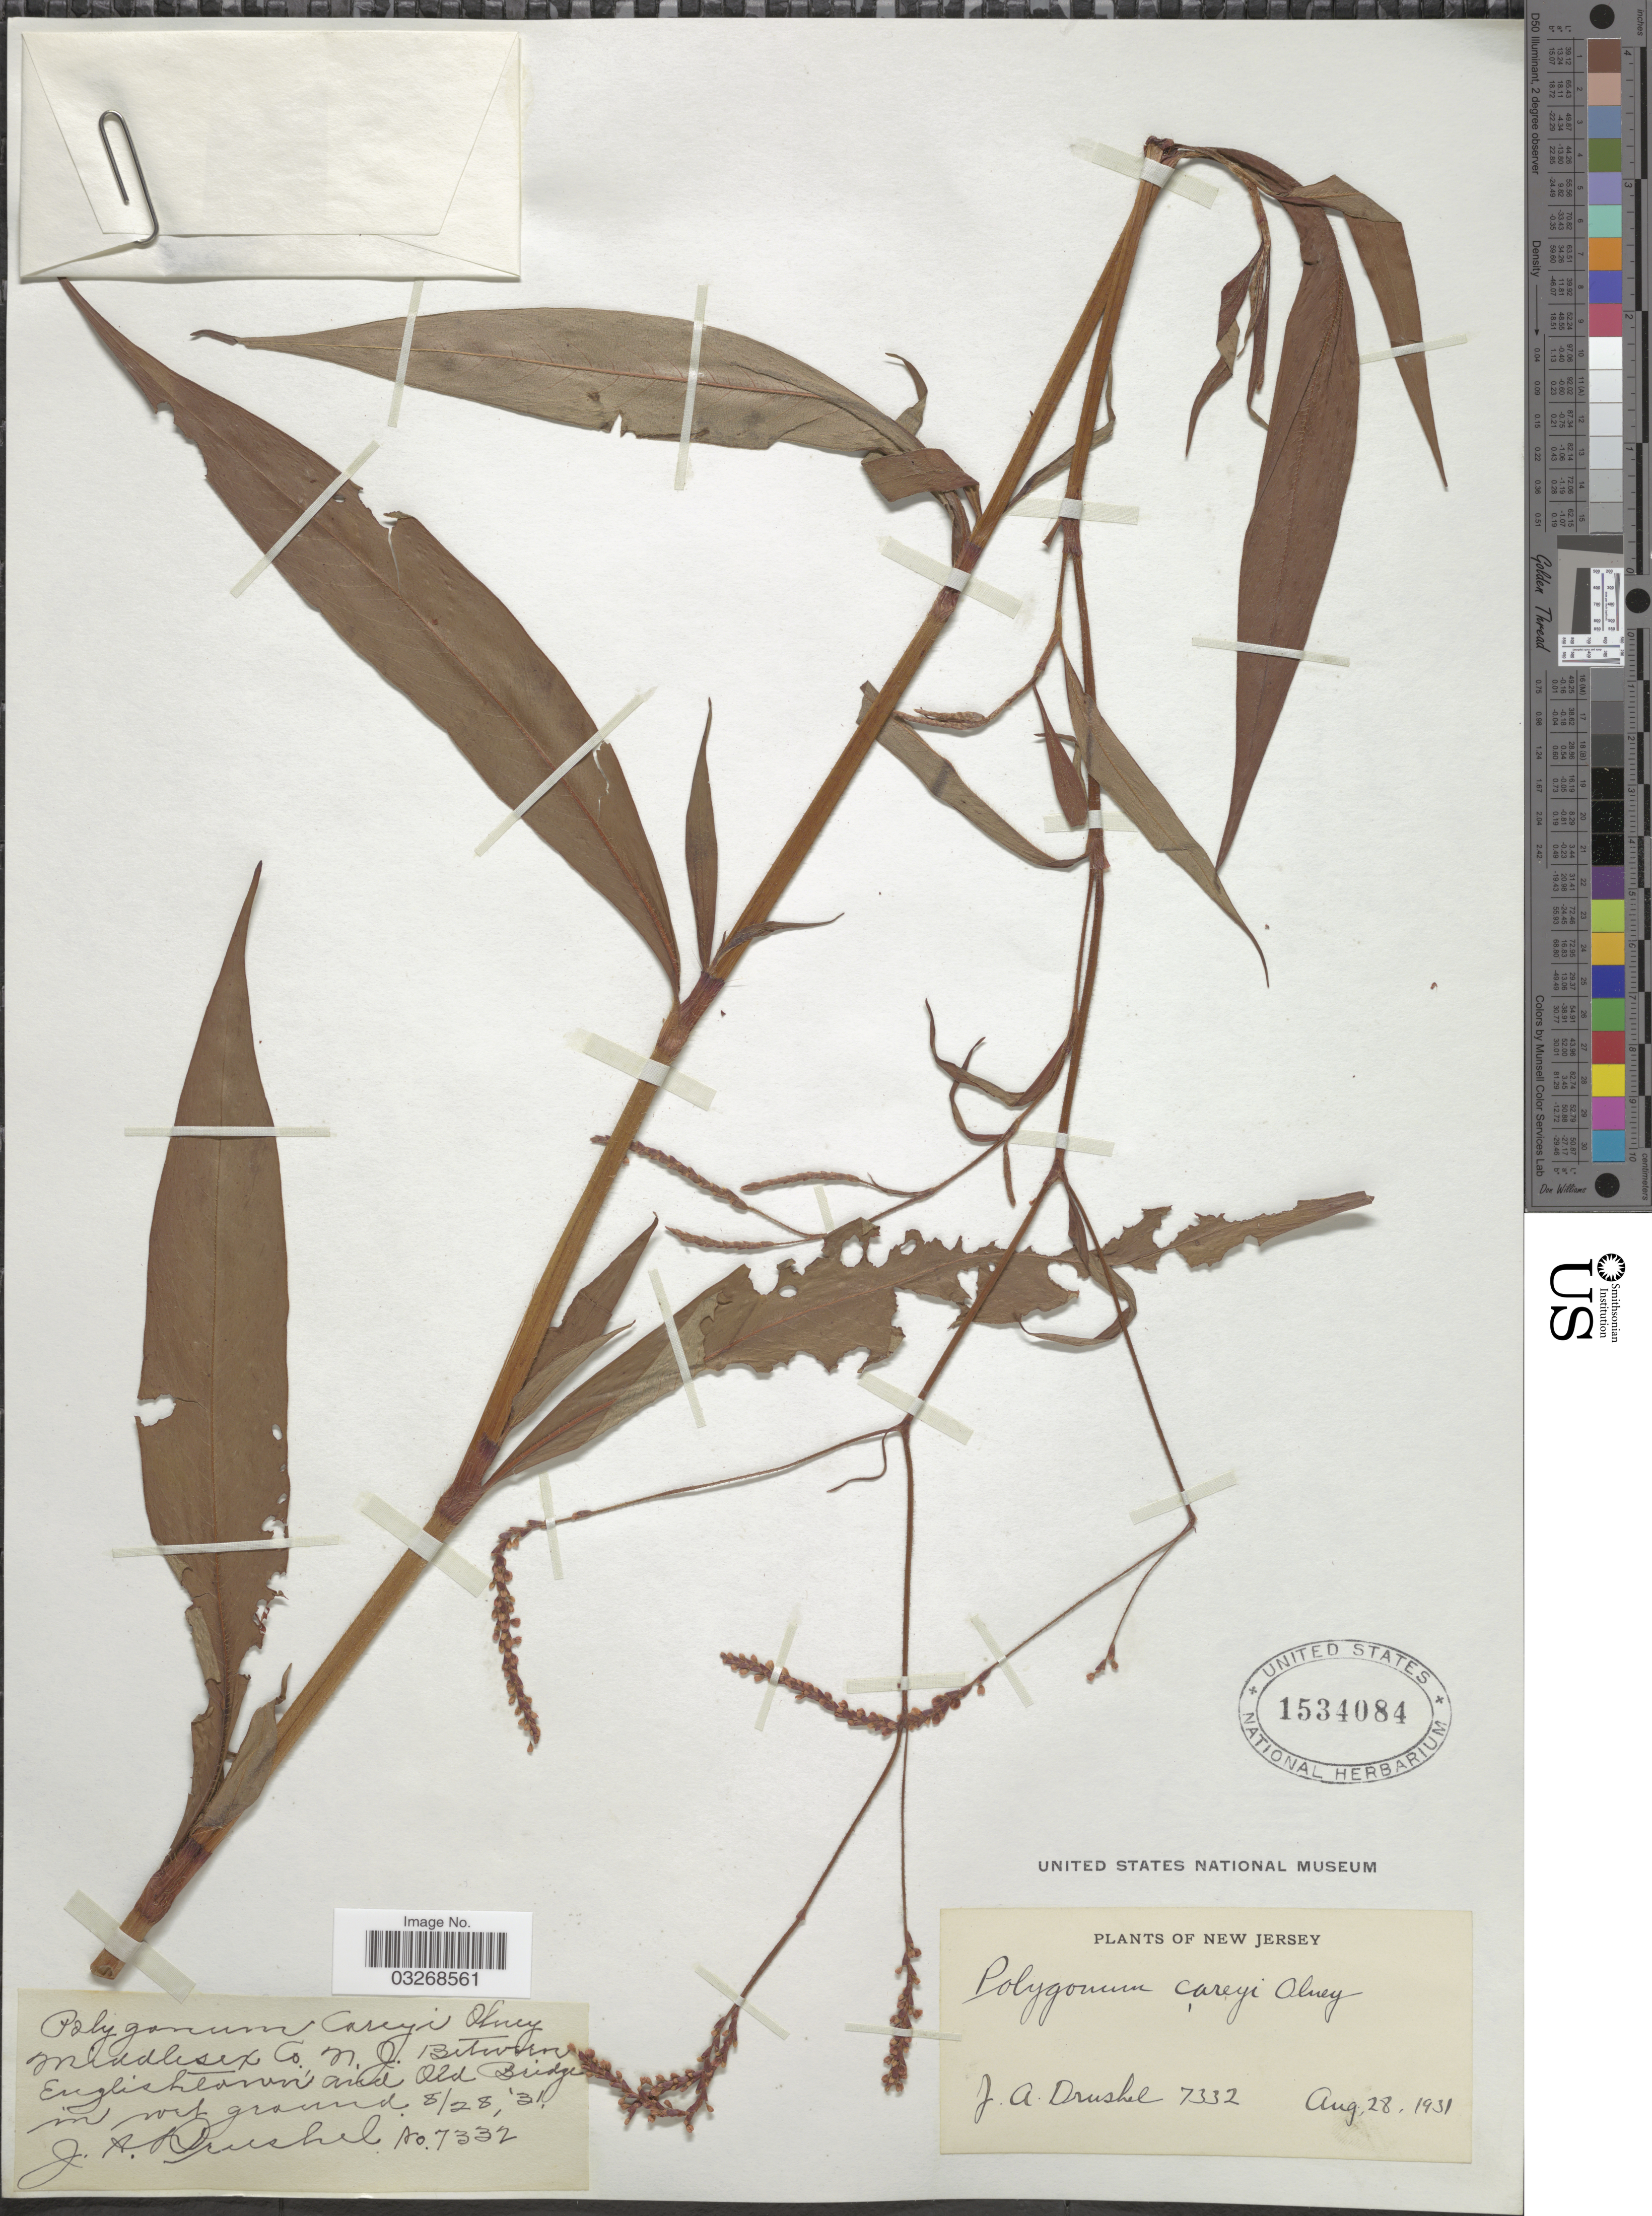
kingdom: Plantae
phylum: Tracheophyta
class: Magnoliopsida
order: Caryophyllales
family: Polygonaceae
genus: Persicaria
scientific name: Persicaria careyi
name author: (Olney) Greene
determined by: Atha, D. E.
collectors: J. A. Drushel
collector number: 7332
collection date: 1931-08-28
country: United States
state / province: New Jersey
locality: Middlesex Co. Between Englishtown and Old Bridge in wet ground.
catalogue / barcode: US 1534084